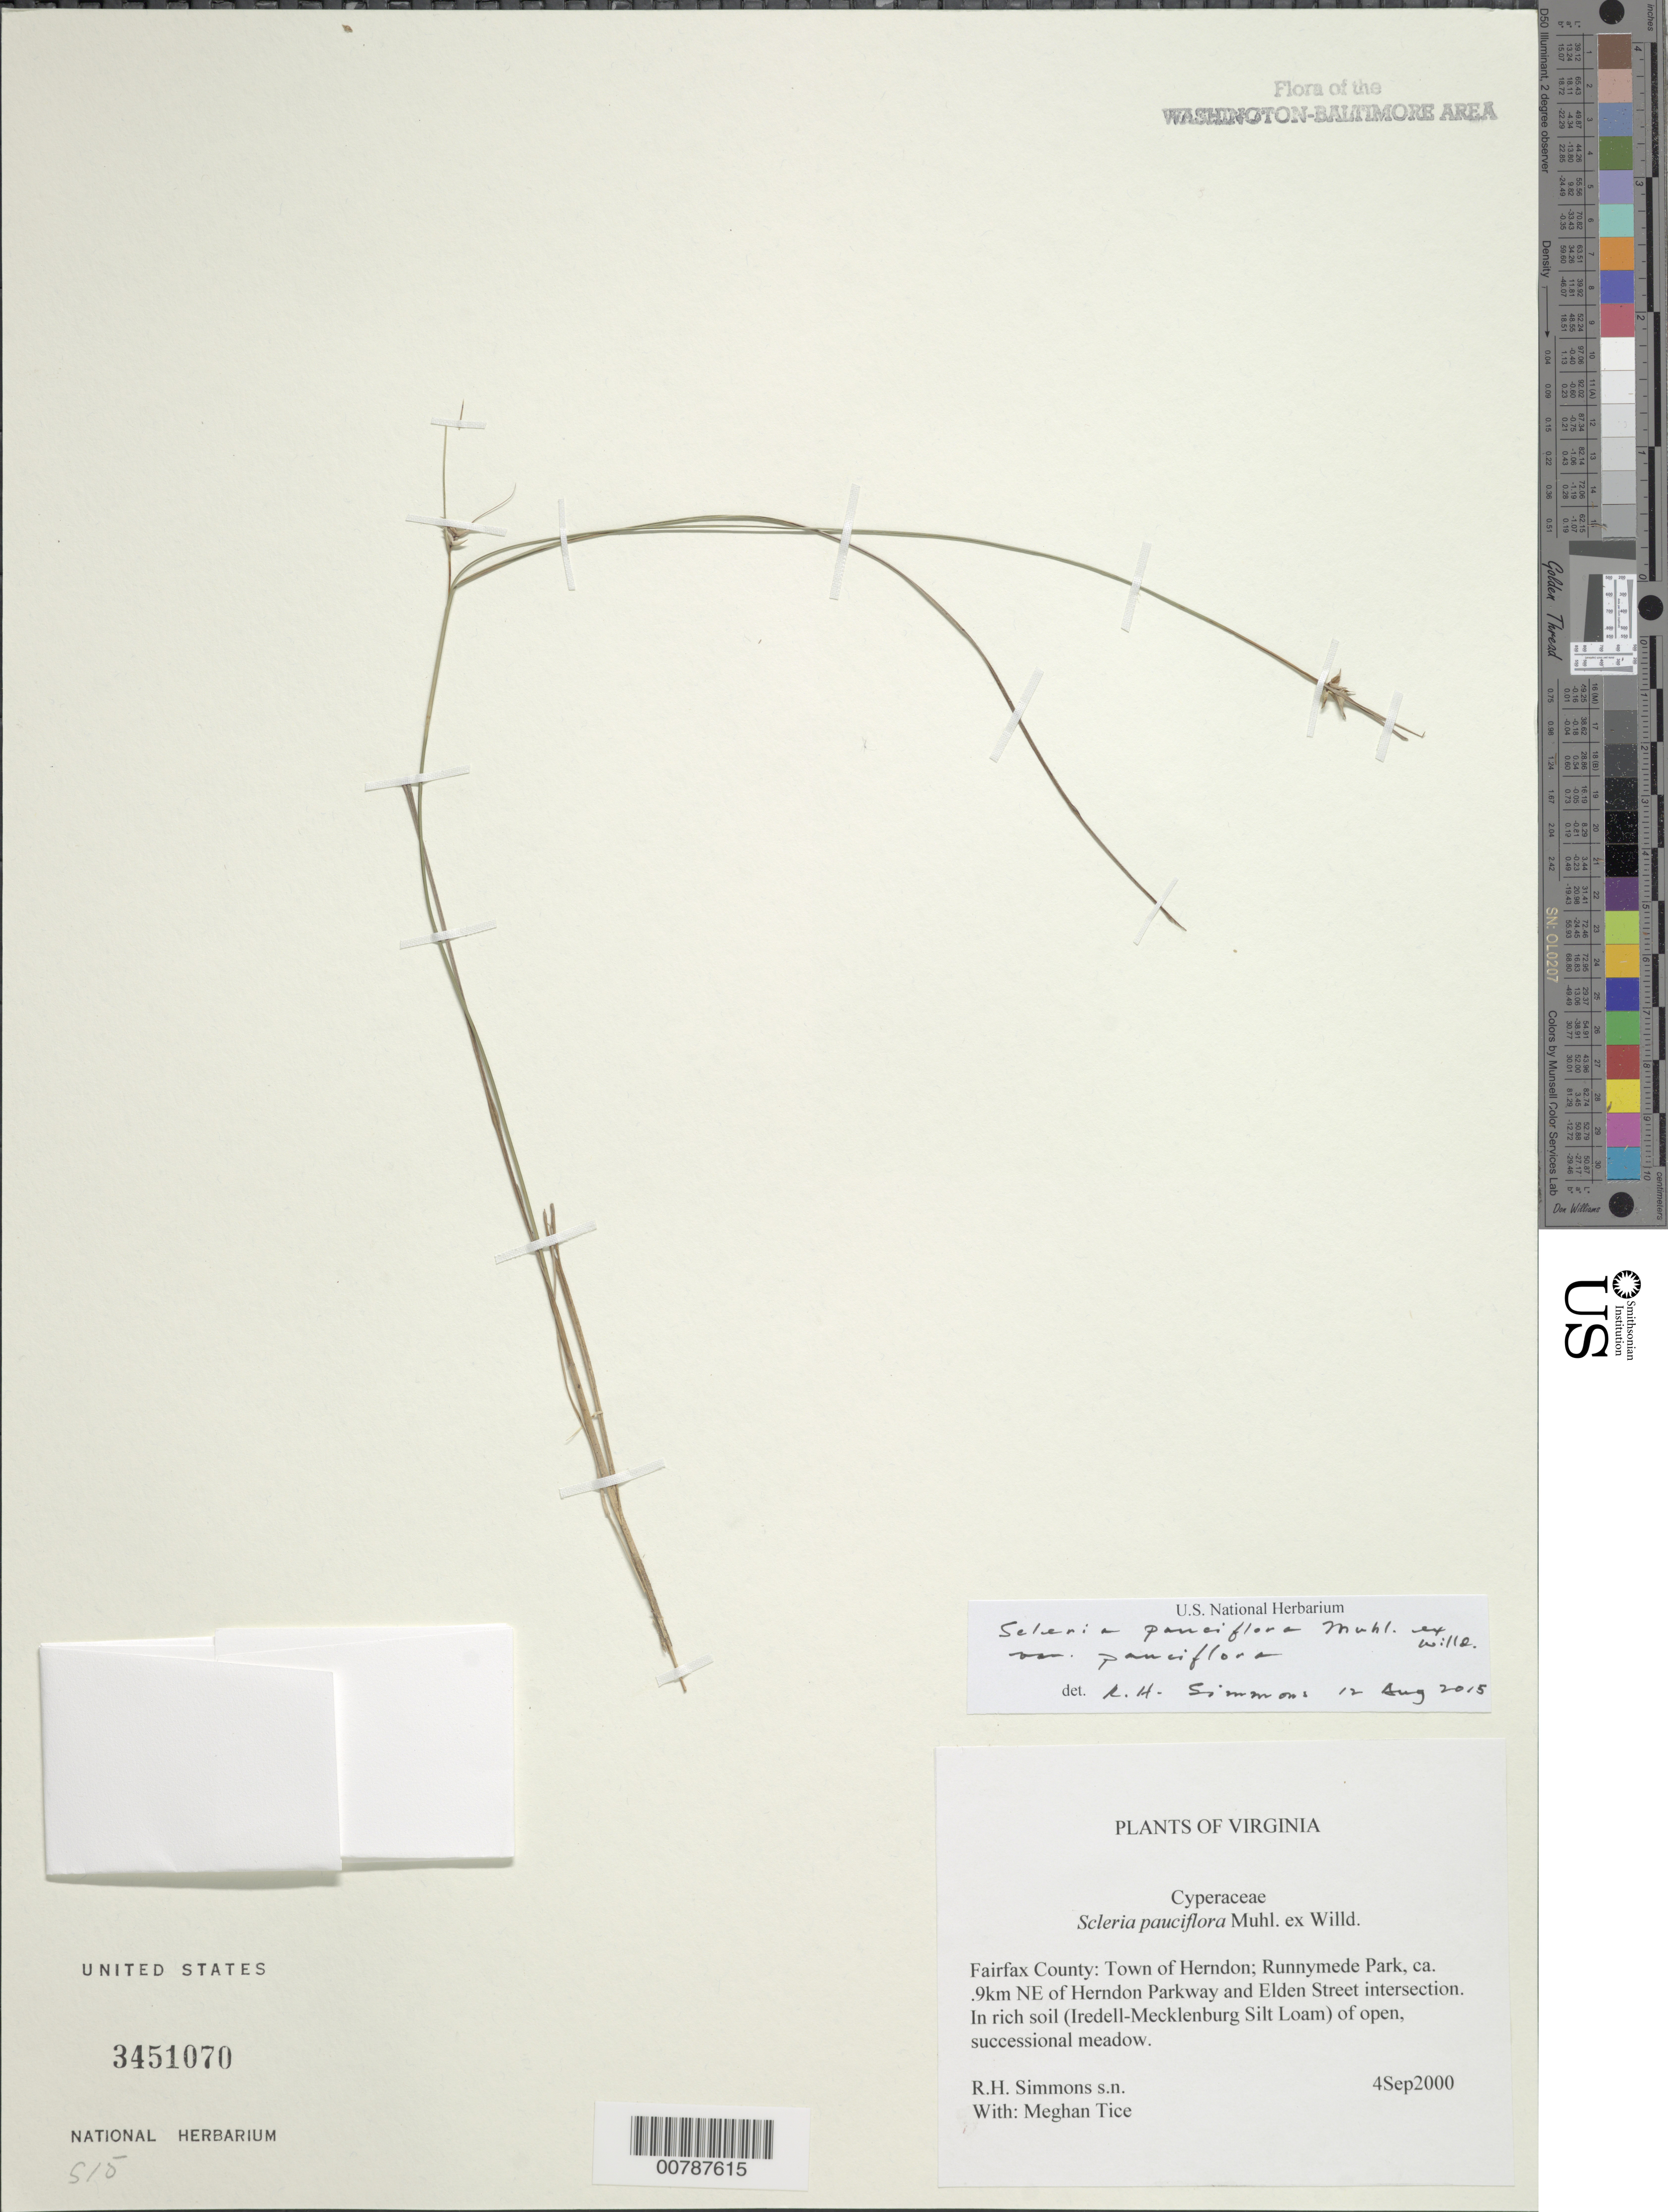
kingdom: Plantae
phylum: Tracheophyta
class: Liliopsida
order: Poales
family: Cyperaceae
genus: Scleria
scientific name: Scleria pauciflora var. pauciflora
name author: Muhl. ex Willd.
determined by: Simmons, R. H., (UNITED STATES)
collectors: R. H. Simmons & M. Tice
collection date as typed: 4 Sep 2000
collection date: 2000-09-04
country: United States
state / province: Virginia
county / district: Fairfax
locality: Town of Herndon, Runnymede Park, ca. 0.9 km NE of Herndon Parkway and Elden Street intersection.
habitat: In rich soil (Iredell-Mecklenburg Silt Loam) of open, successional meadow.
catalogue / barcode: US 3451070